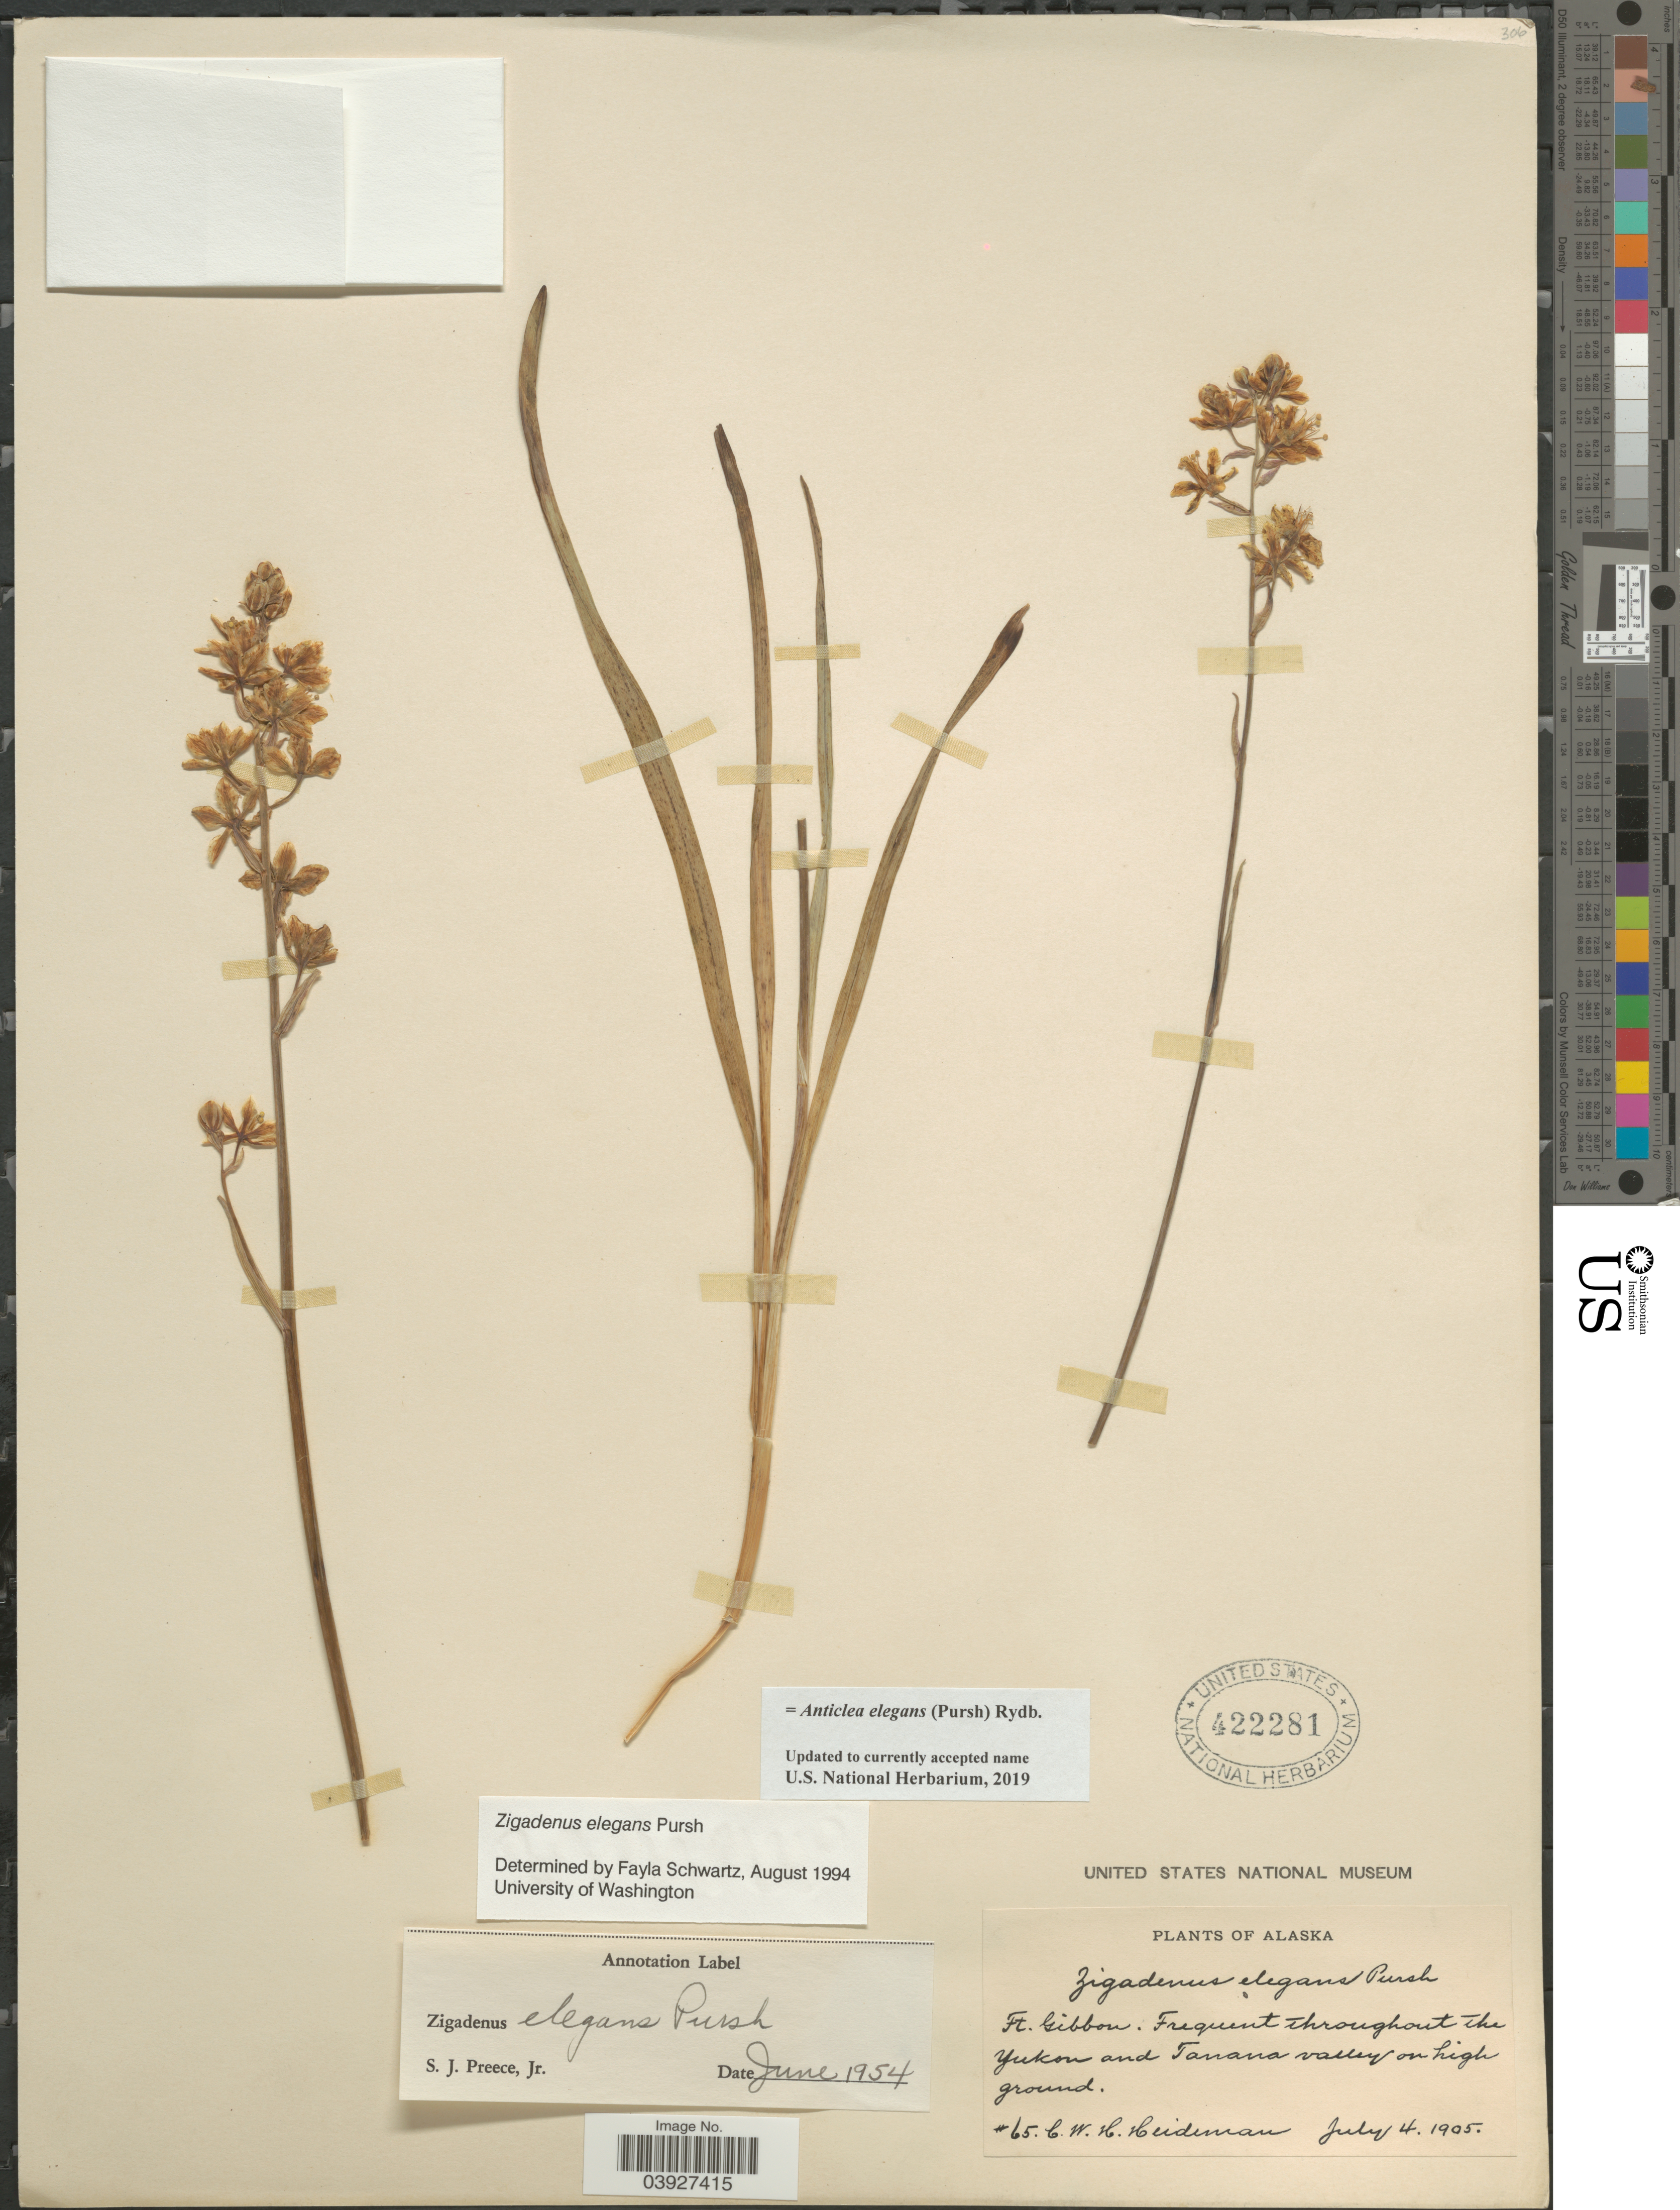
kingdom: Plantae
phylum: Tracheophyta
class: Liliopsida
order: Liliales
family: Melanthiaceae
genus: Anticlea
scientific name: Anticlea elegans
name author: (Pursh) Rydb.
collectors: C. Heideman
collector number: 65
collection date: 1905-07-04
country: United States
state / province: Alaska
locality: Throughout the Yukon and Tanana valley on high ground.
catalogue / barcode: US 422281